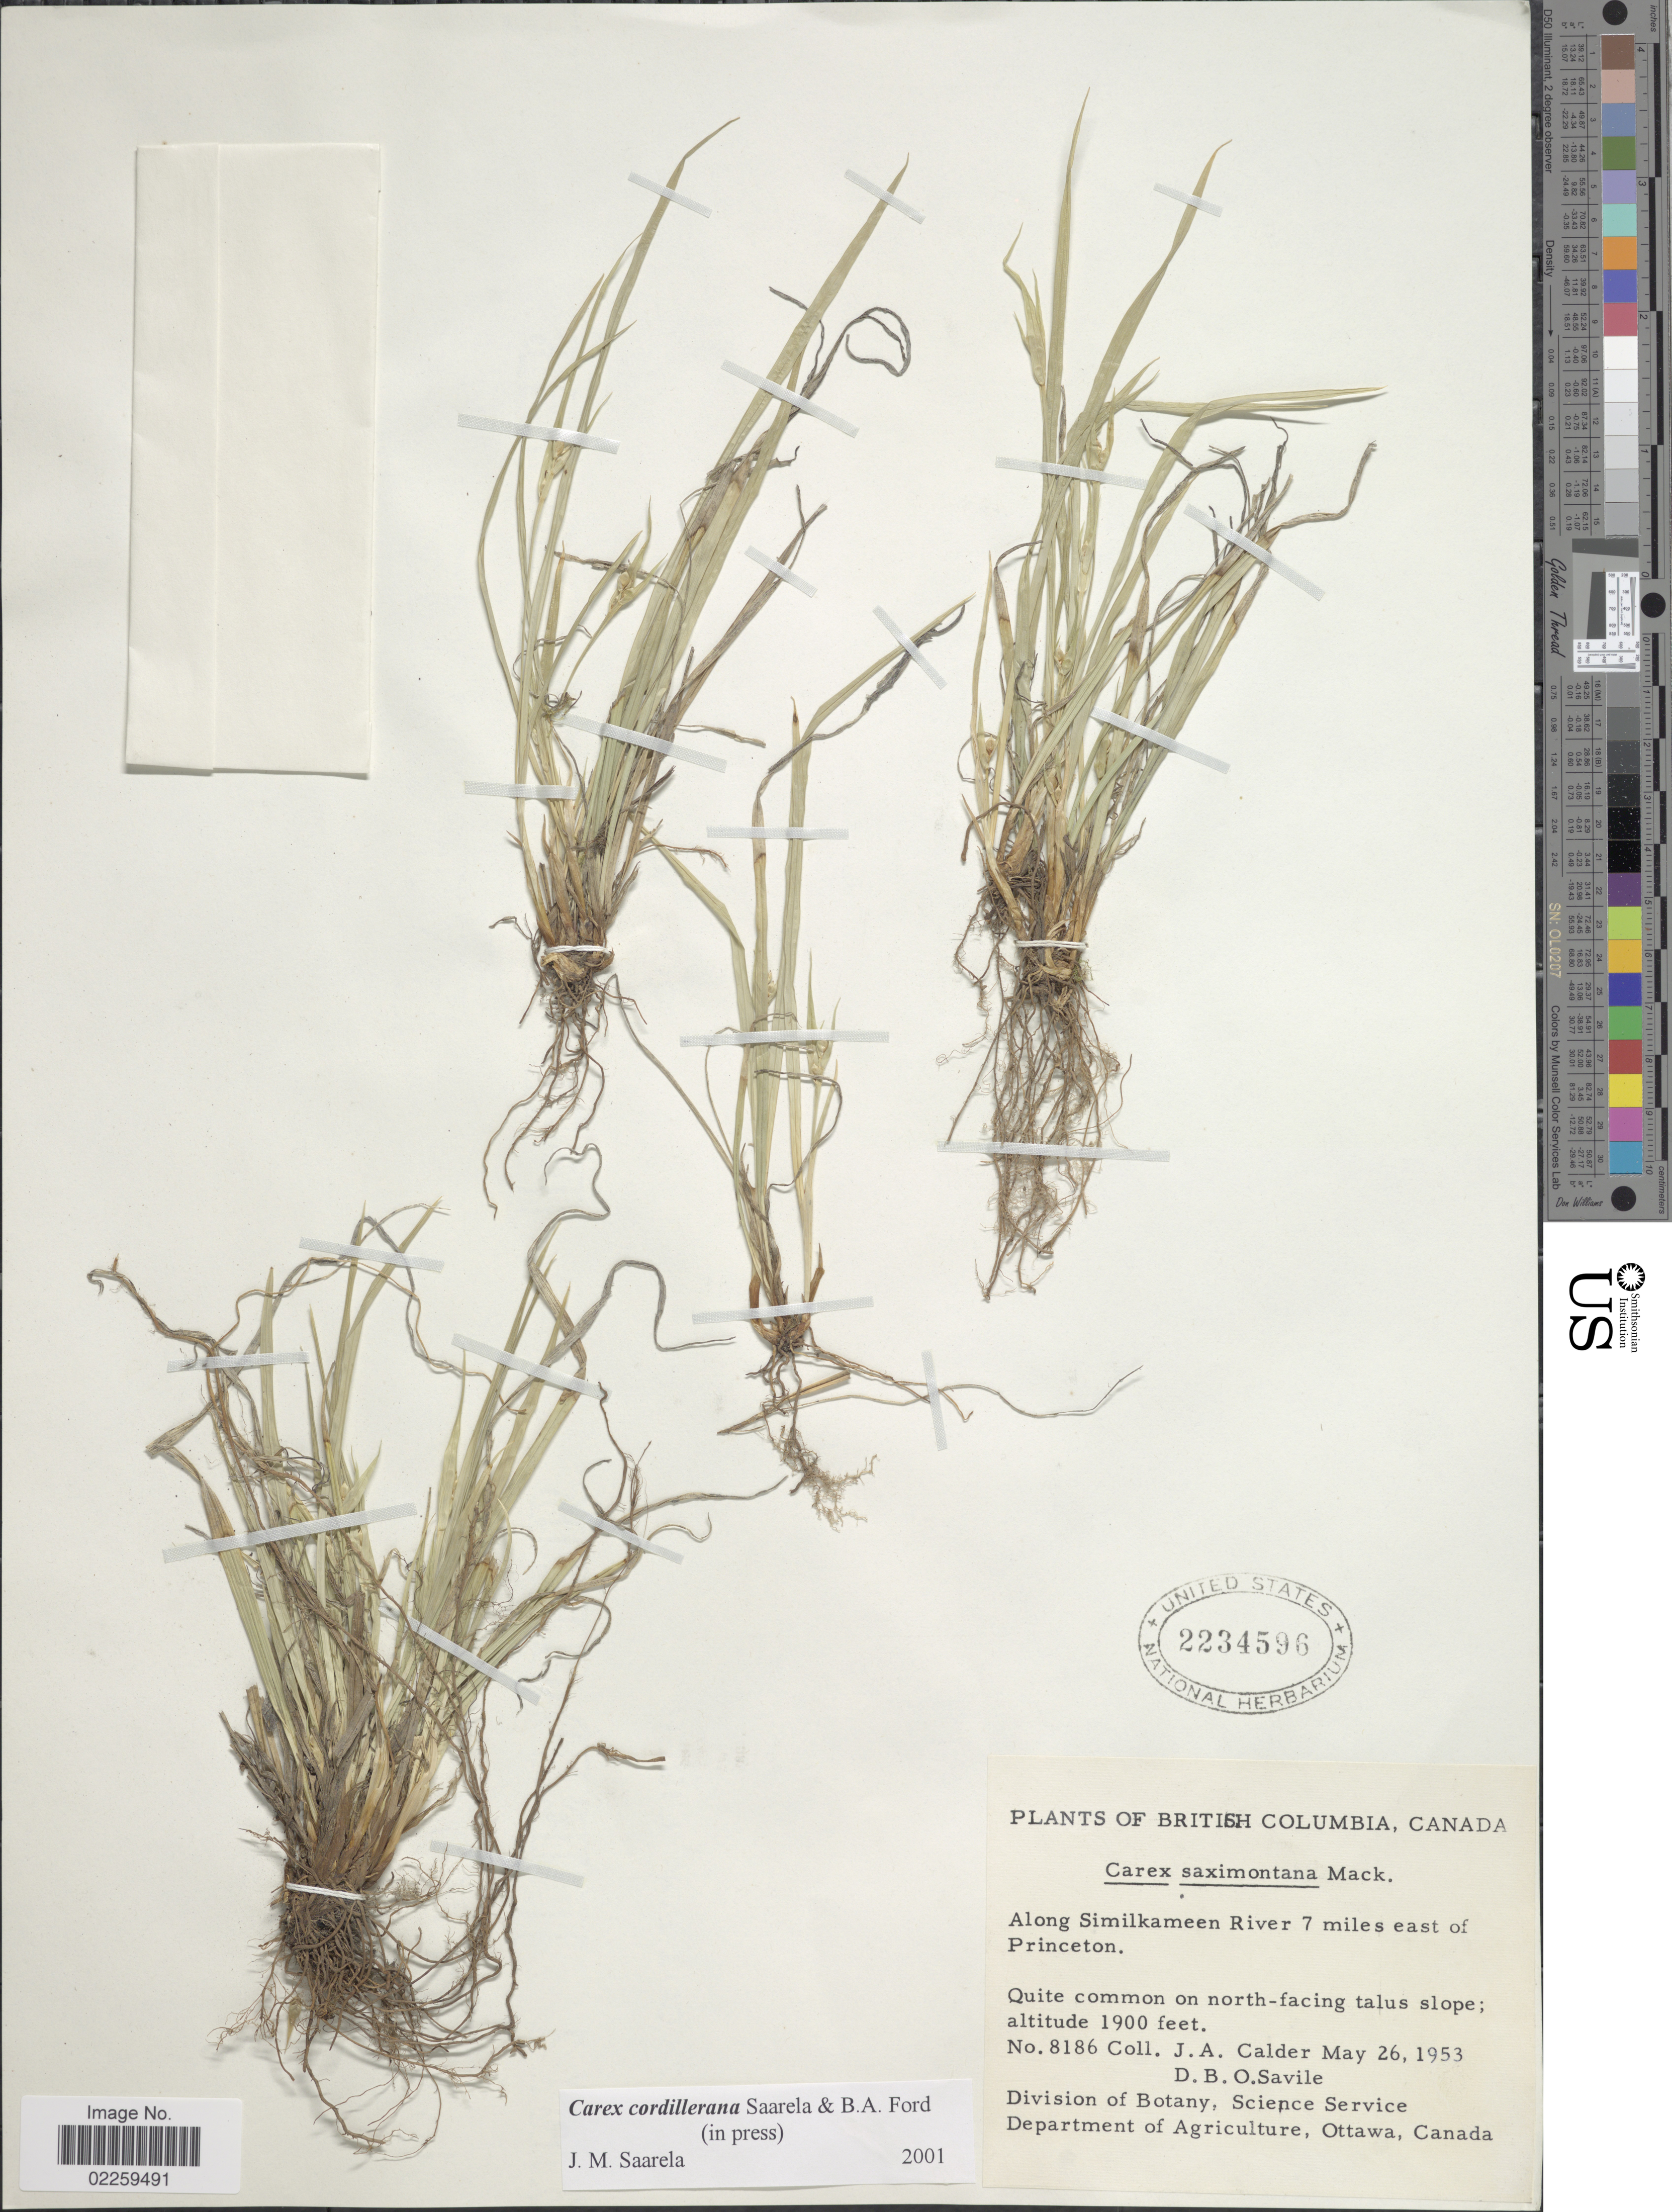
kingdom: Plantae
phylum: Tracheophyta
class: Liliopsida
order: Poales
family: Cyperaceae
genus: Carex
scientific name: Carex cordillerana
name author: Saarela & B.A. Ford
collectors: J. A. Calder & D. Savile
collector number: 8186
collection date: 1953-05-26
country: Canada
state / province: British Columbia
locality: British Columbia, Canada, Along Similkameen River 7 miles east of Princeton.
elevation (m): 579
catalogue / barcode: US 2234596